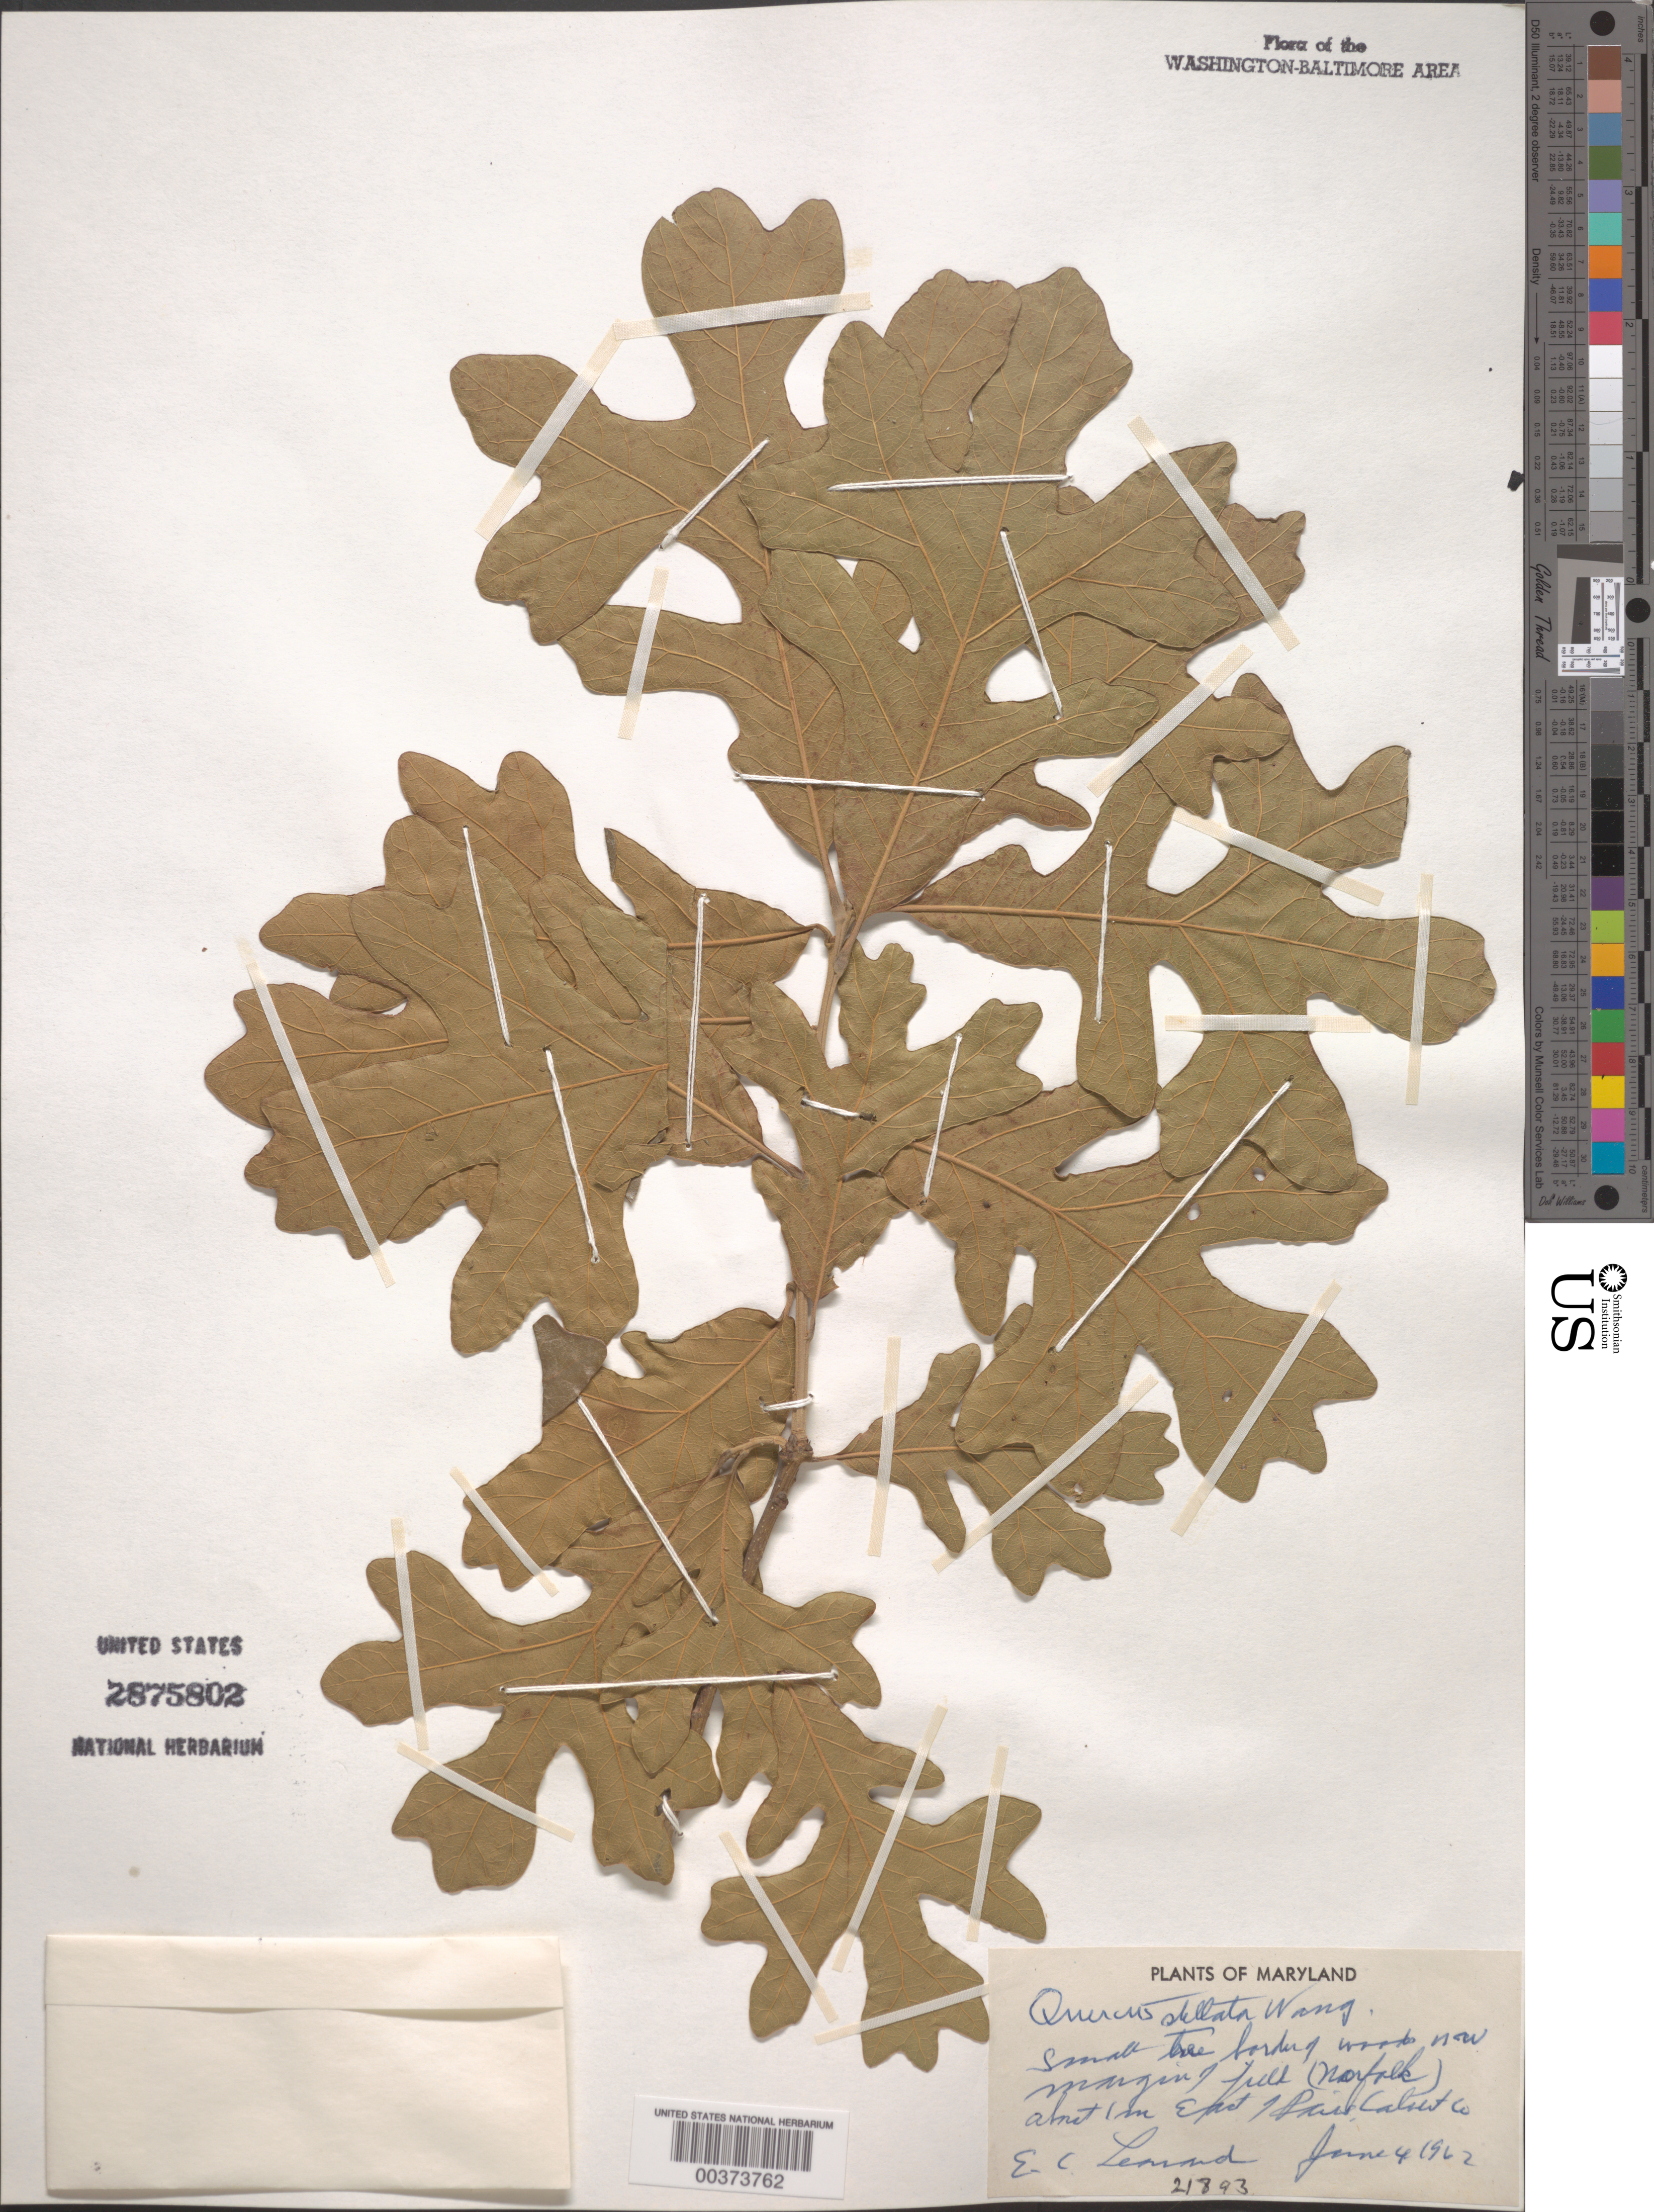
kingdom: Plantae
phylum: Tracheophyta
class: Magnoliopsida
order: Fagales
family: Fagaceae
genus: Quercus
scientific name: Quercus stellata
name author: Wangenh.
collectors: E. C. Leonard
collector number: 21893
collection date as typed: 04 Jun 1962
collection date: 1962-06-04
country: United States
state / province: Maryland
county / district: Calvert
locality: East of Paris, Norfolk Farm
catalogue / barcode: US 2875802